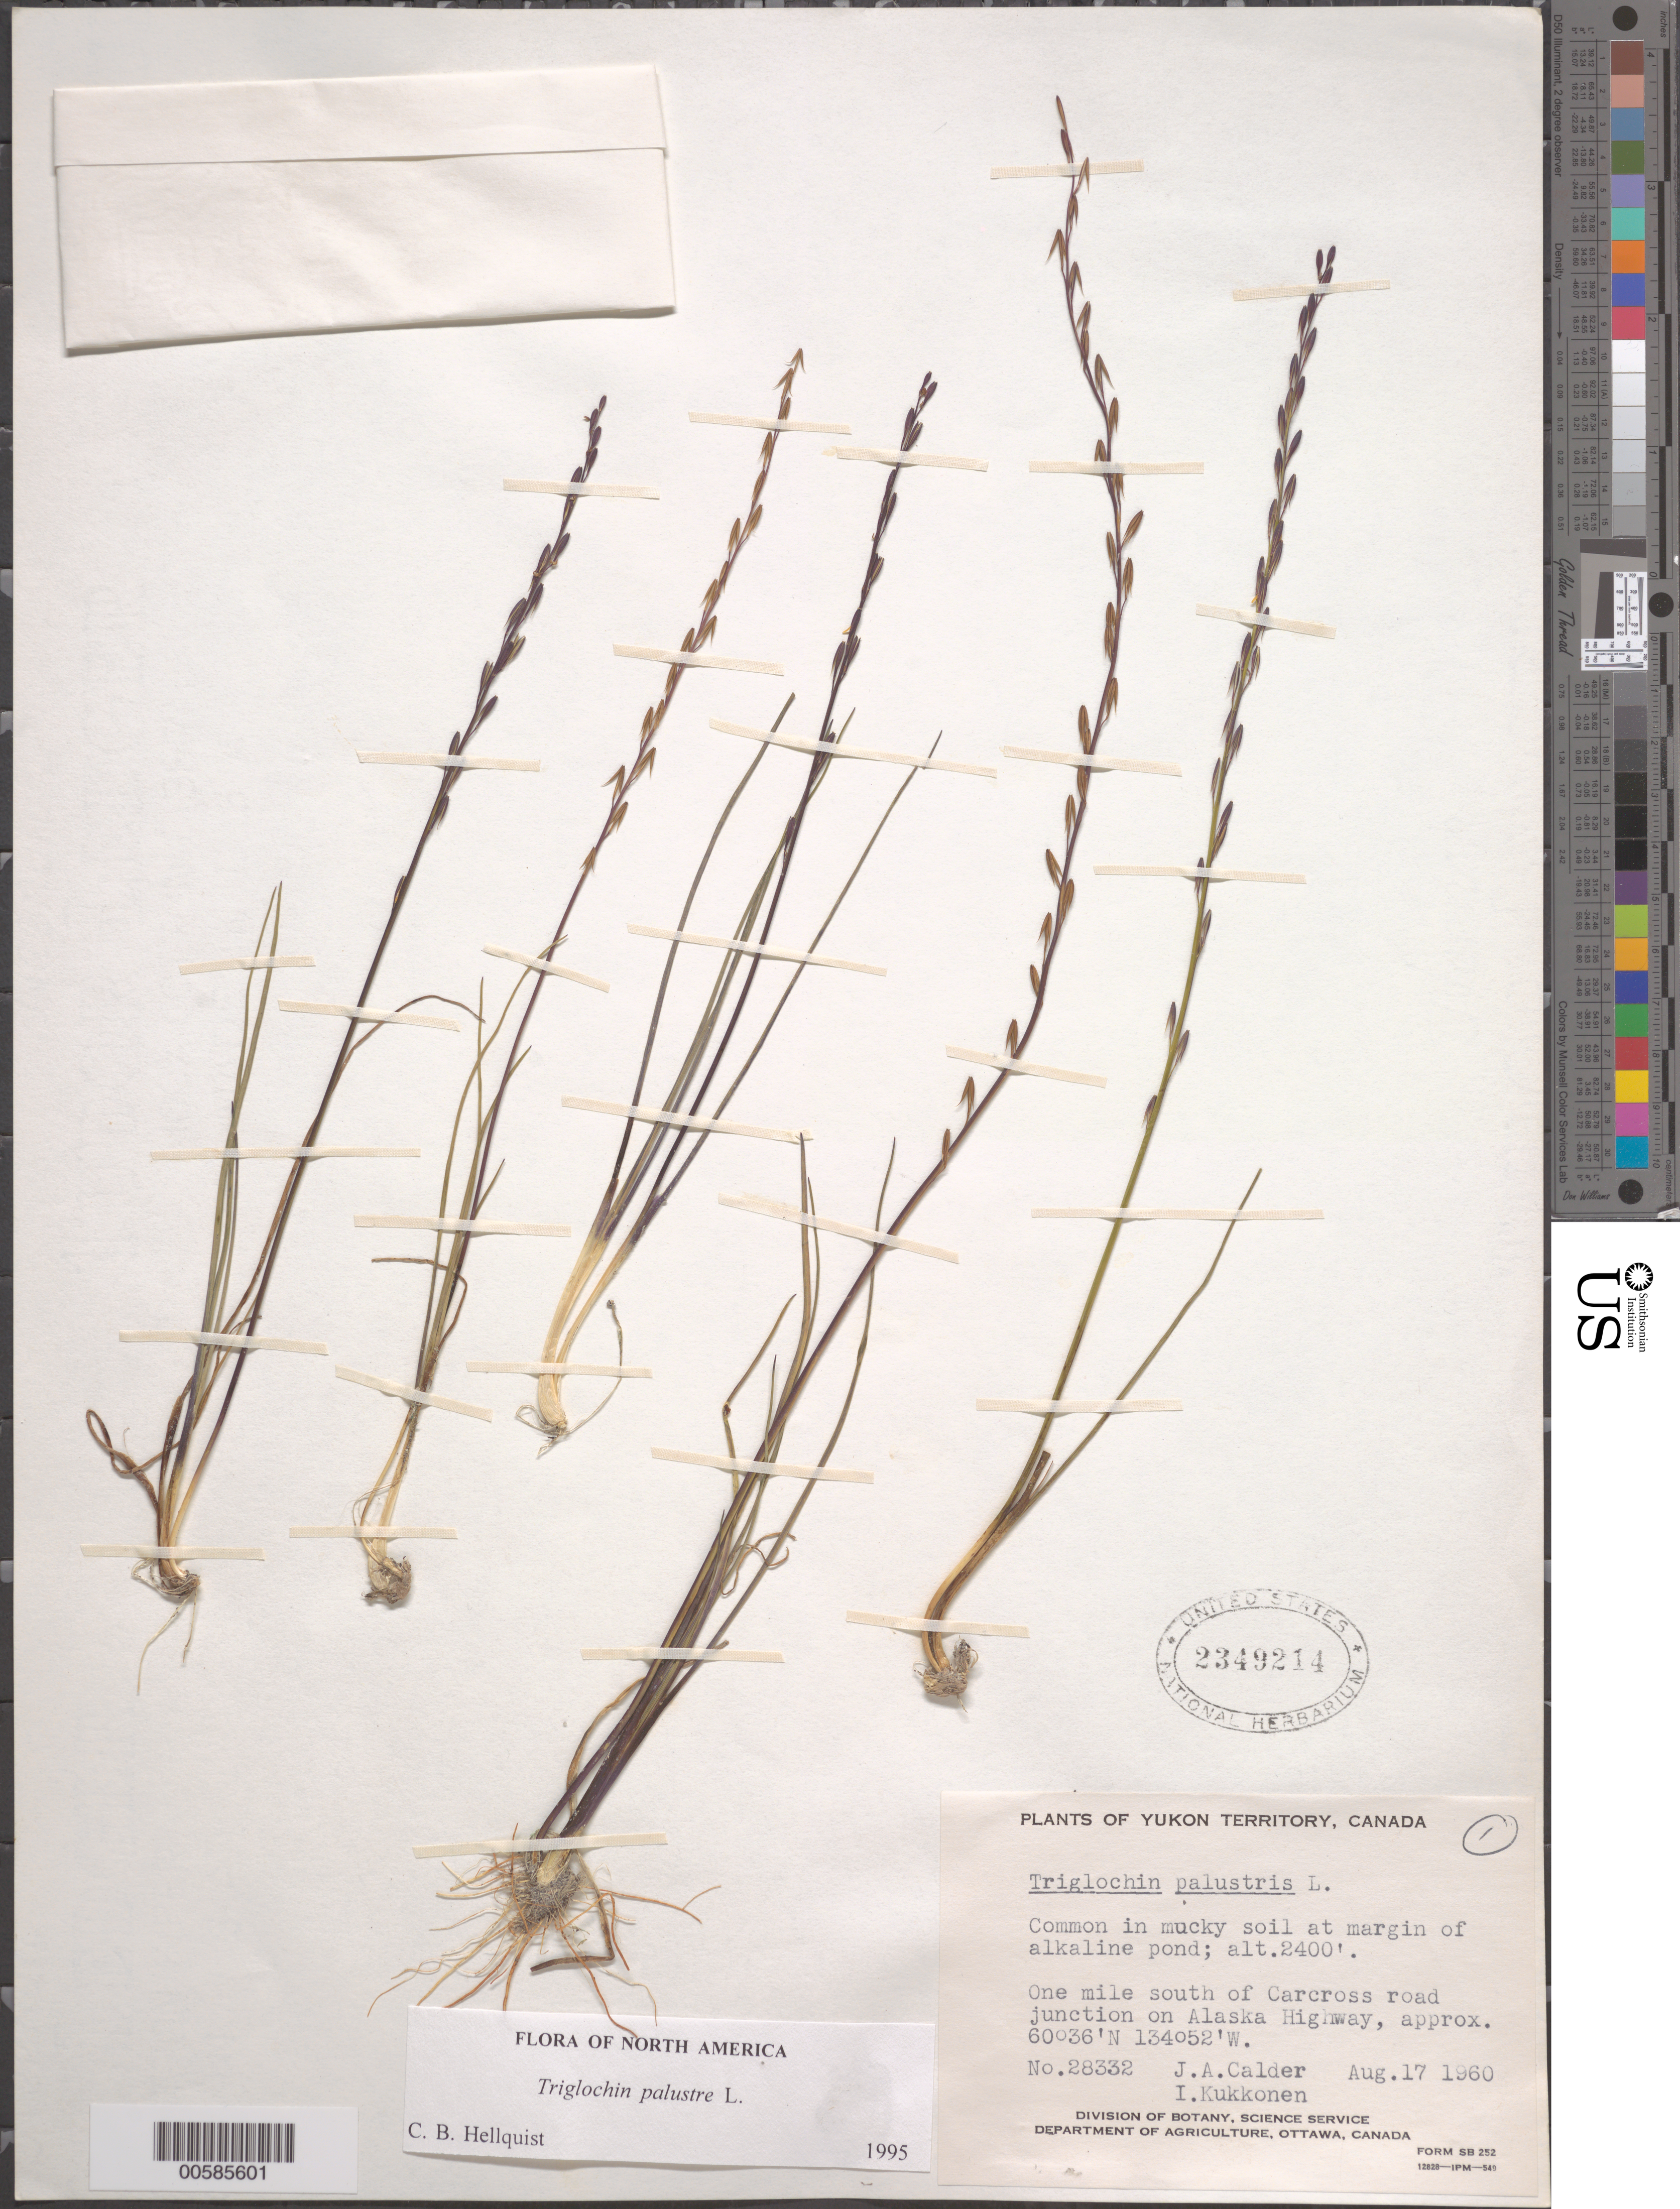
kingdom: Plantae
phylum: Tracheophyta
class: Liliopsida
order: Alismatales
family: Juncaginaceae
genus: Triglochin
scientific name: Triglochin palustris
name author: L.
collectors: J. A. Calder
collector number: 28332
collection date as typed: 17 Aug 1960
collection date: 1960-08-17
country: Canada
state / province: Yukon Territory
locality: S of Carcross road, Junction on Alaska Highway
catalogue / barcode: US 2349214